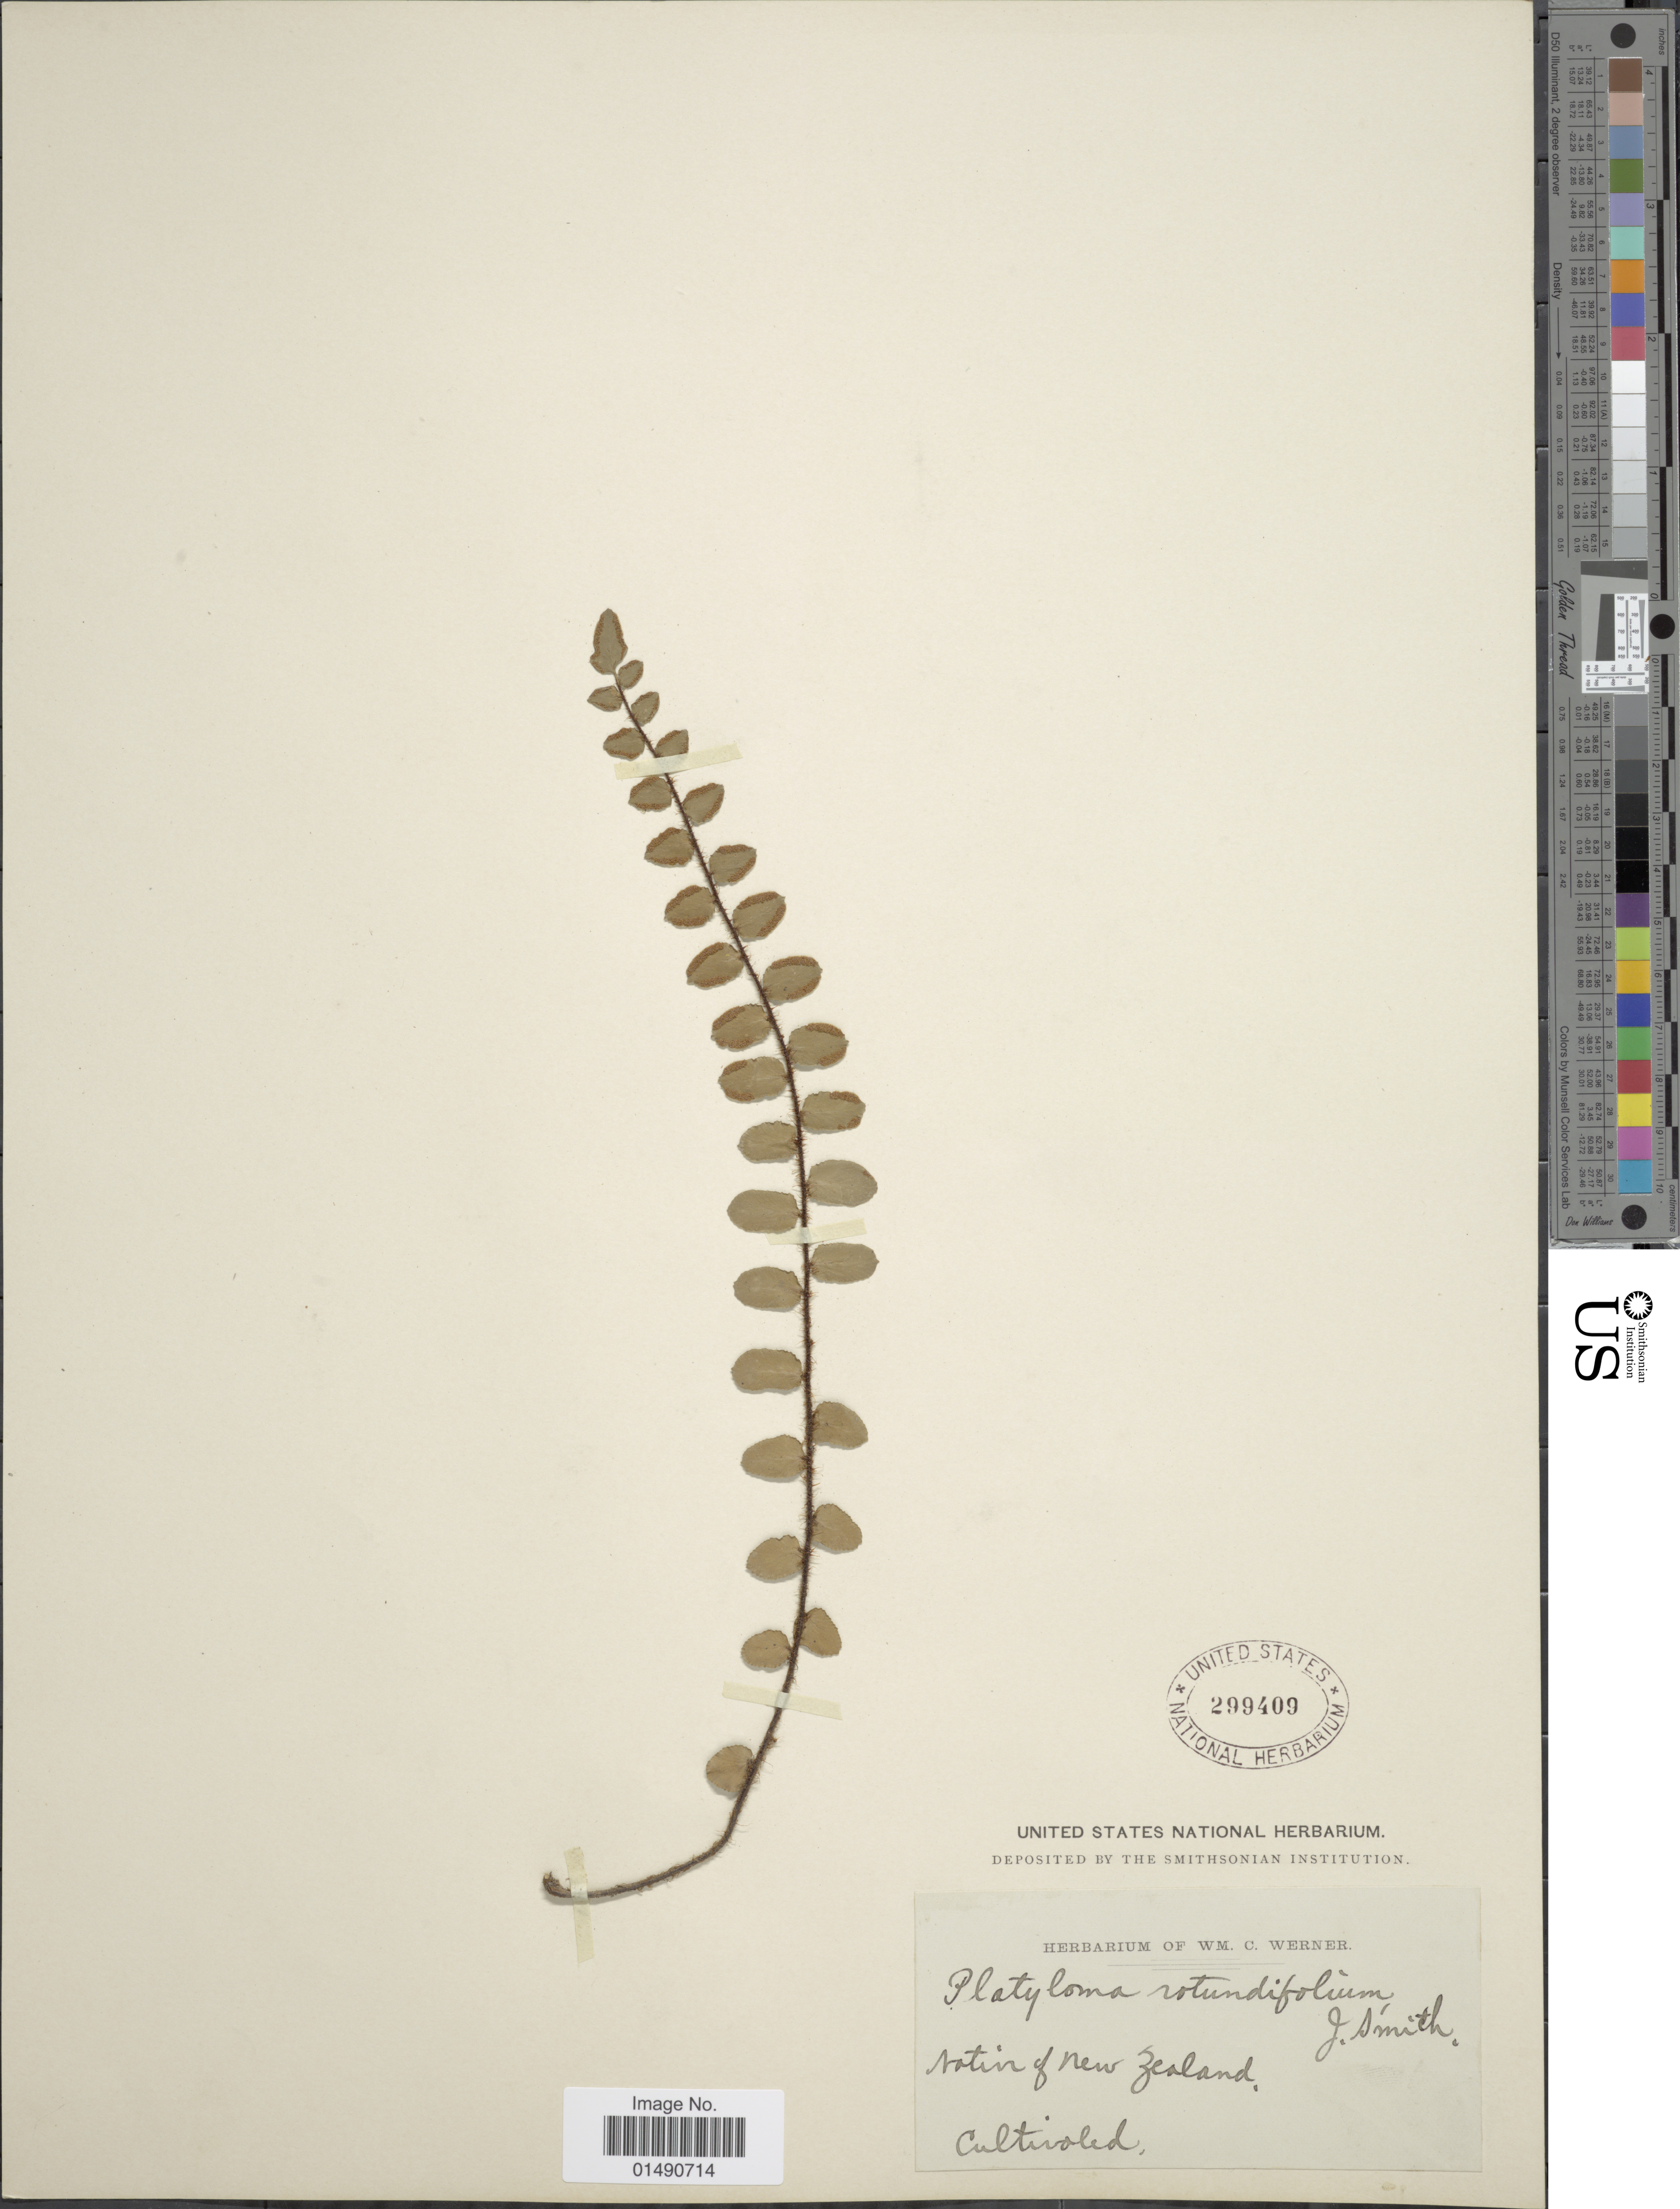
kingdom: Plantae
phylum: Tracheophyta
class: Polypodiopsida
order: Polypodiales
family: Pteridaceae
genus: Pellaea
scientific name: Pellaea rotundifolia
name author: Hook.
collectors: ex herb. Wm. C. Werner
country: New Zealand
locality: Native of New Zealand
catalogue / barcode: US 299409